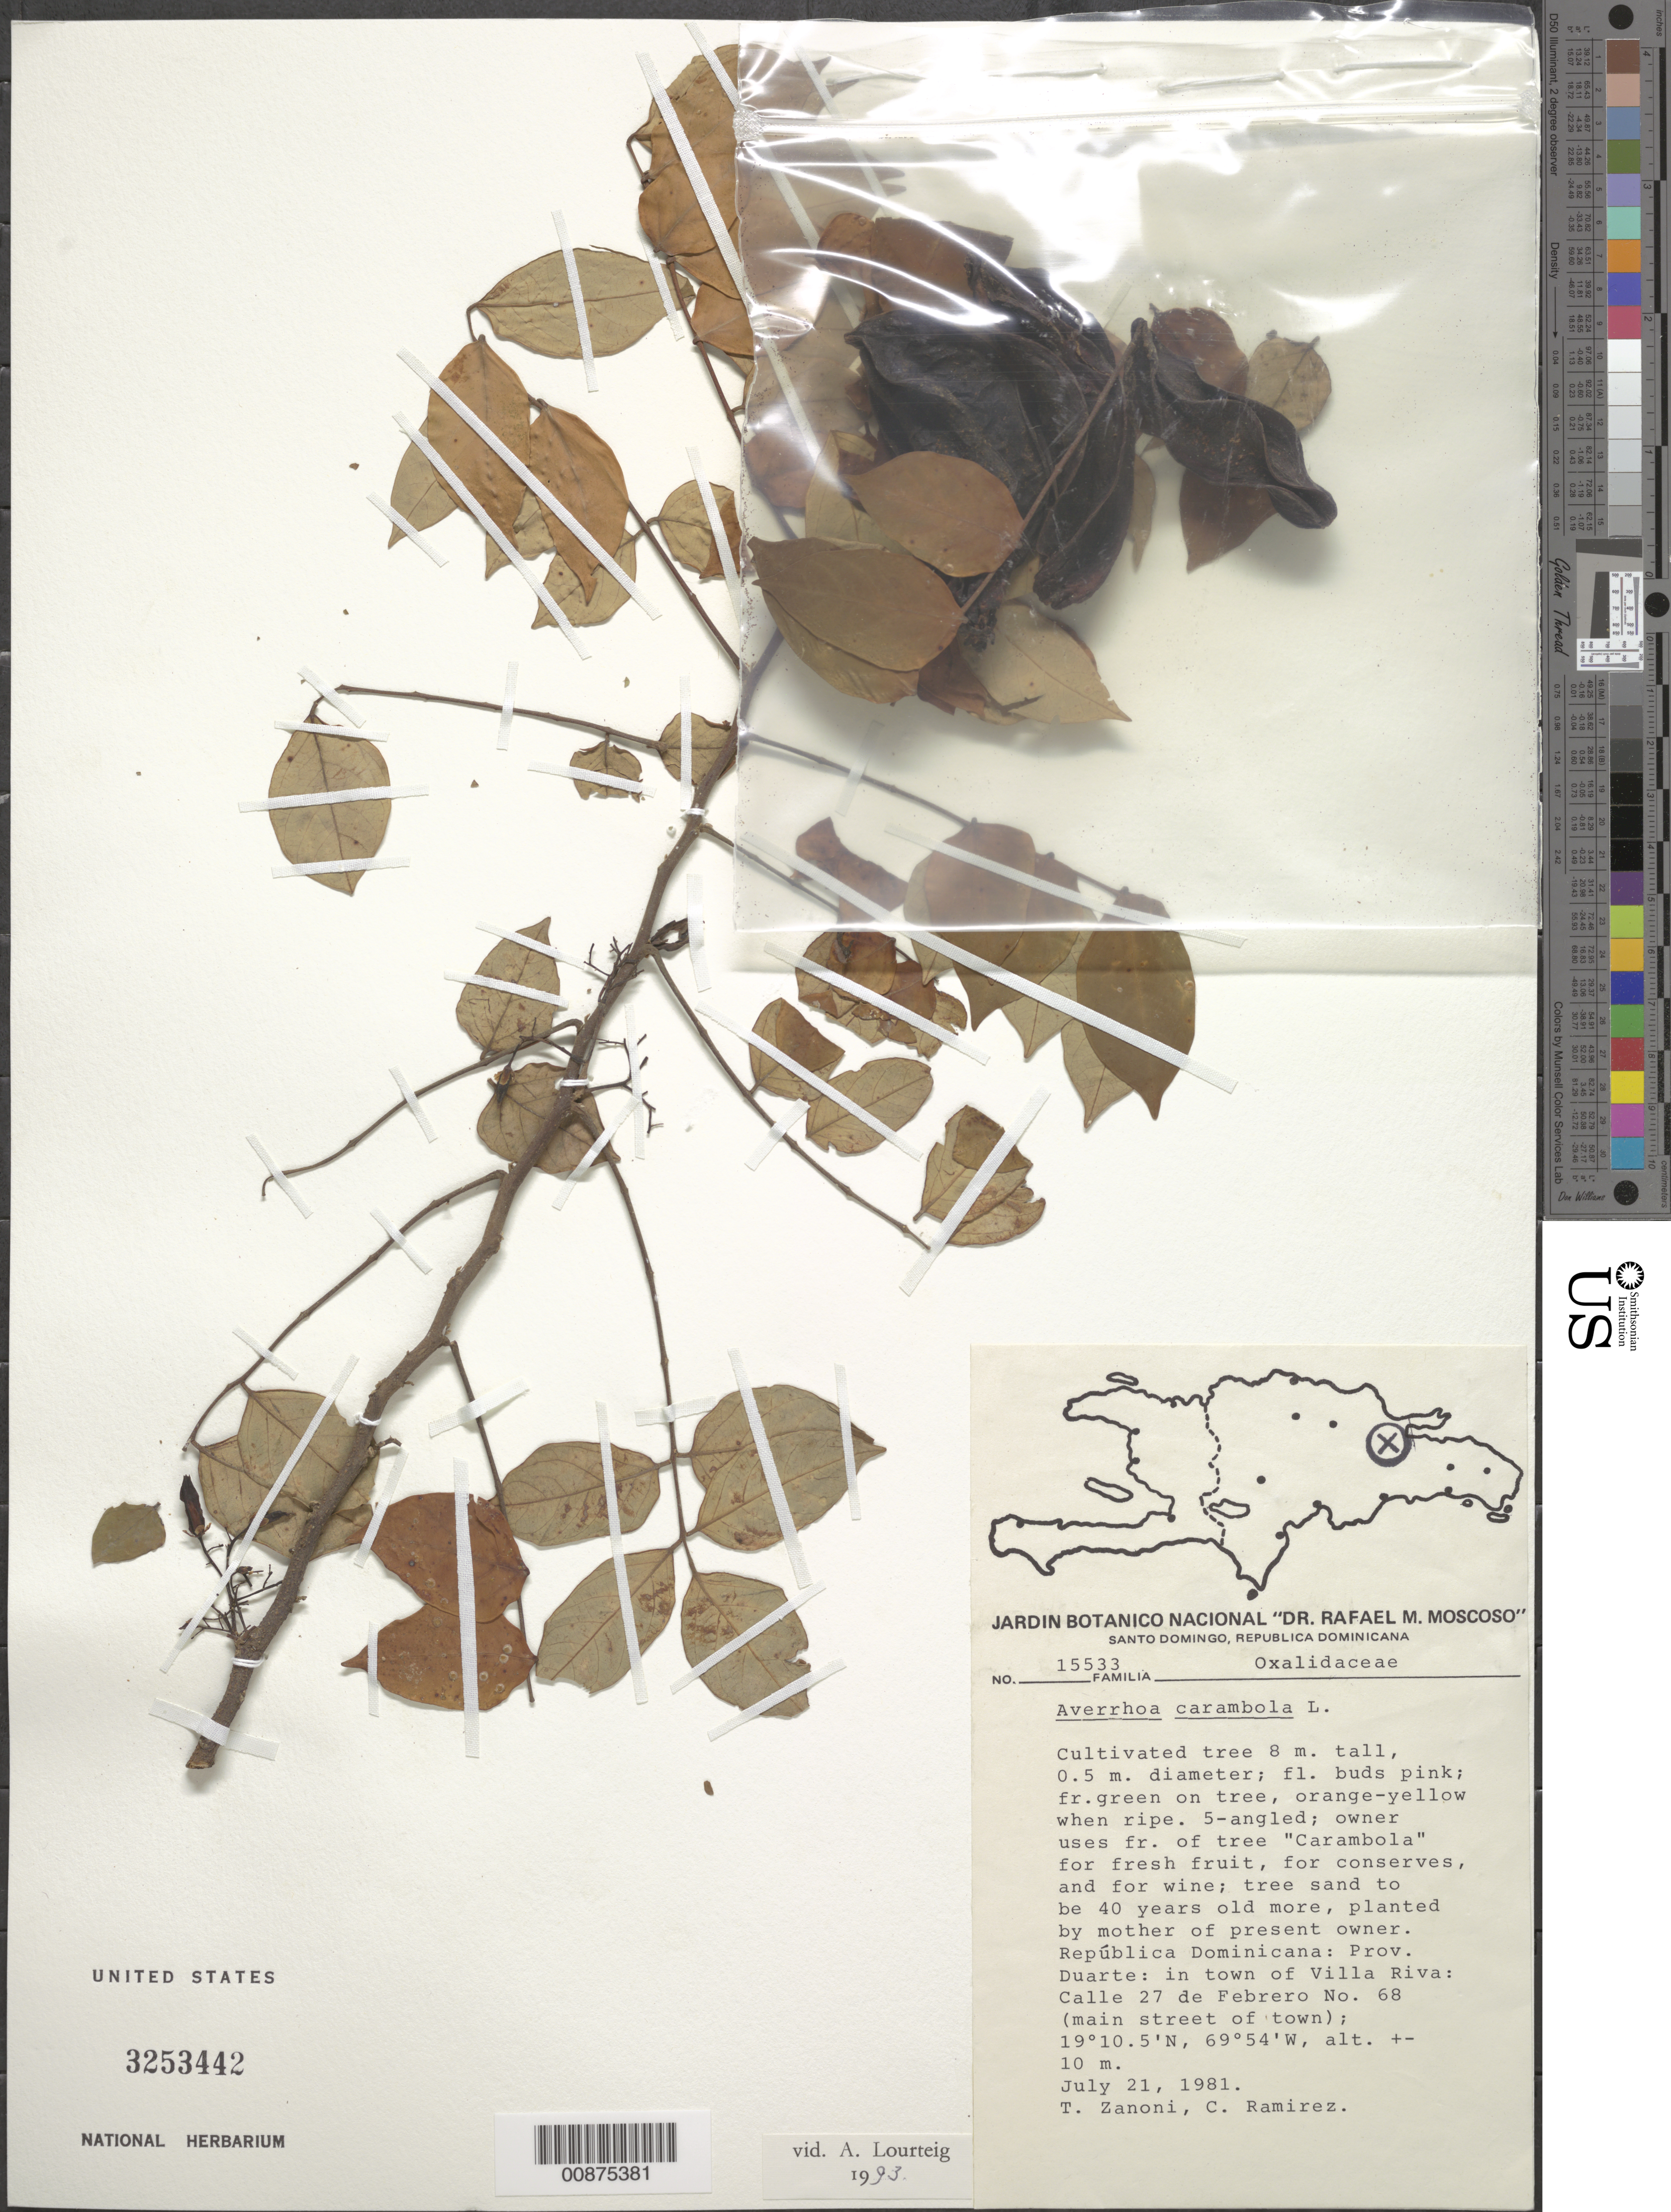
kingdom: Plantae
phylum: Tracheophyta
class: Magnoliopsida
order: Oxalidales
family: Oxalidaceae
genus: Averrhoa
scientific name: Averrhoa carambola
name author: L.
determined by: Lourteig, A.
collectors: T. A. Zanoni & C. Ramirez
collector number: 15533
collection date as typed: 21 Jul 1981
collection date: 1981-07-21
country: Dominican Republic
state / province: Duarte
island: Hispaniola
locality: In town of Villa Riva: Calle 27 de Febrero No. 68 (main street of town).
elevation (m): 10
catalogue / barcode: US 3253442